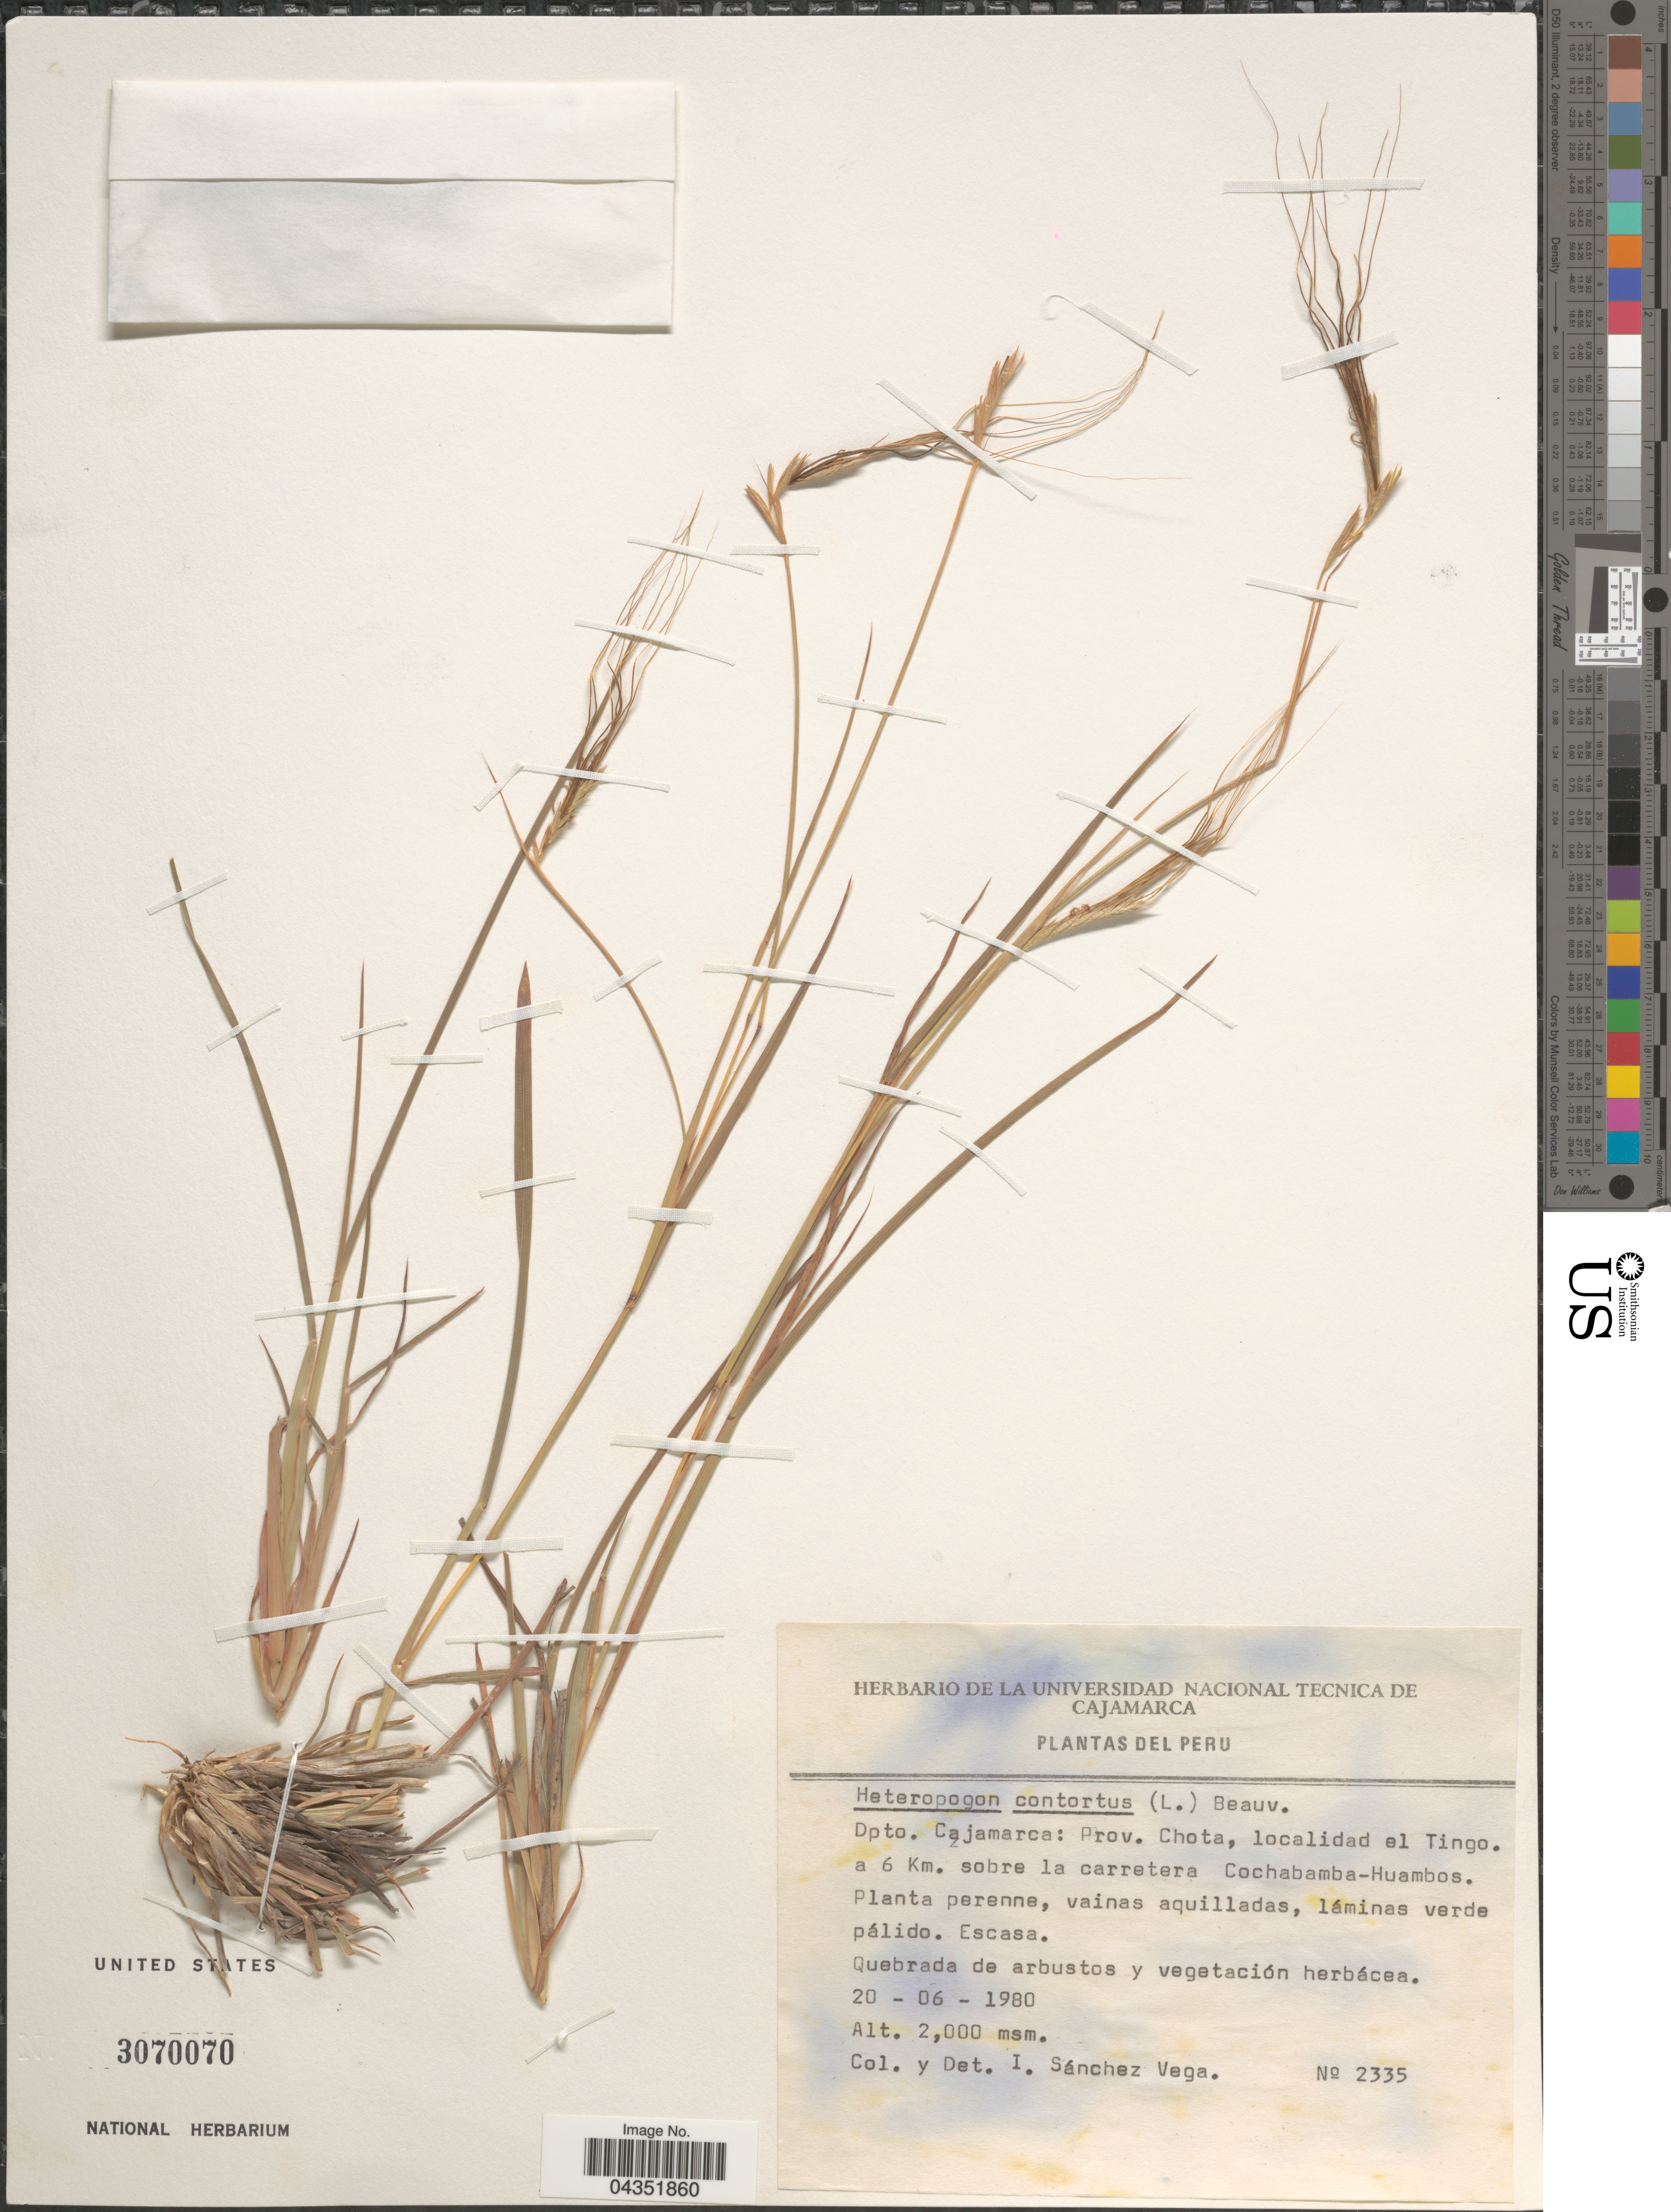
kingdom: Plantae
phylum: Tracheophyta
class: Liliopsida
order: Poales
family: Poaceae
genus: Heteropogon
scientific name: Heteropogon contortus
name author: (L.) P. Beauv. ex Roem. & Schult.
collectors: I. Sánchez Vega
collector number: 2335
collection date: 1980-06-20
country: Peru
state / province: Cajamarca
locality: Dpto. Cajamarca: Prov. Chota, localidad el Tingo. A 6 Km. sobre la carretera Cochabamba-Huambos.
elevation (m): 2000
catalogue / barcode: US 3070070